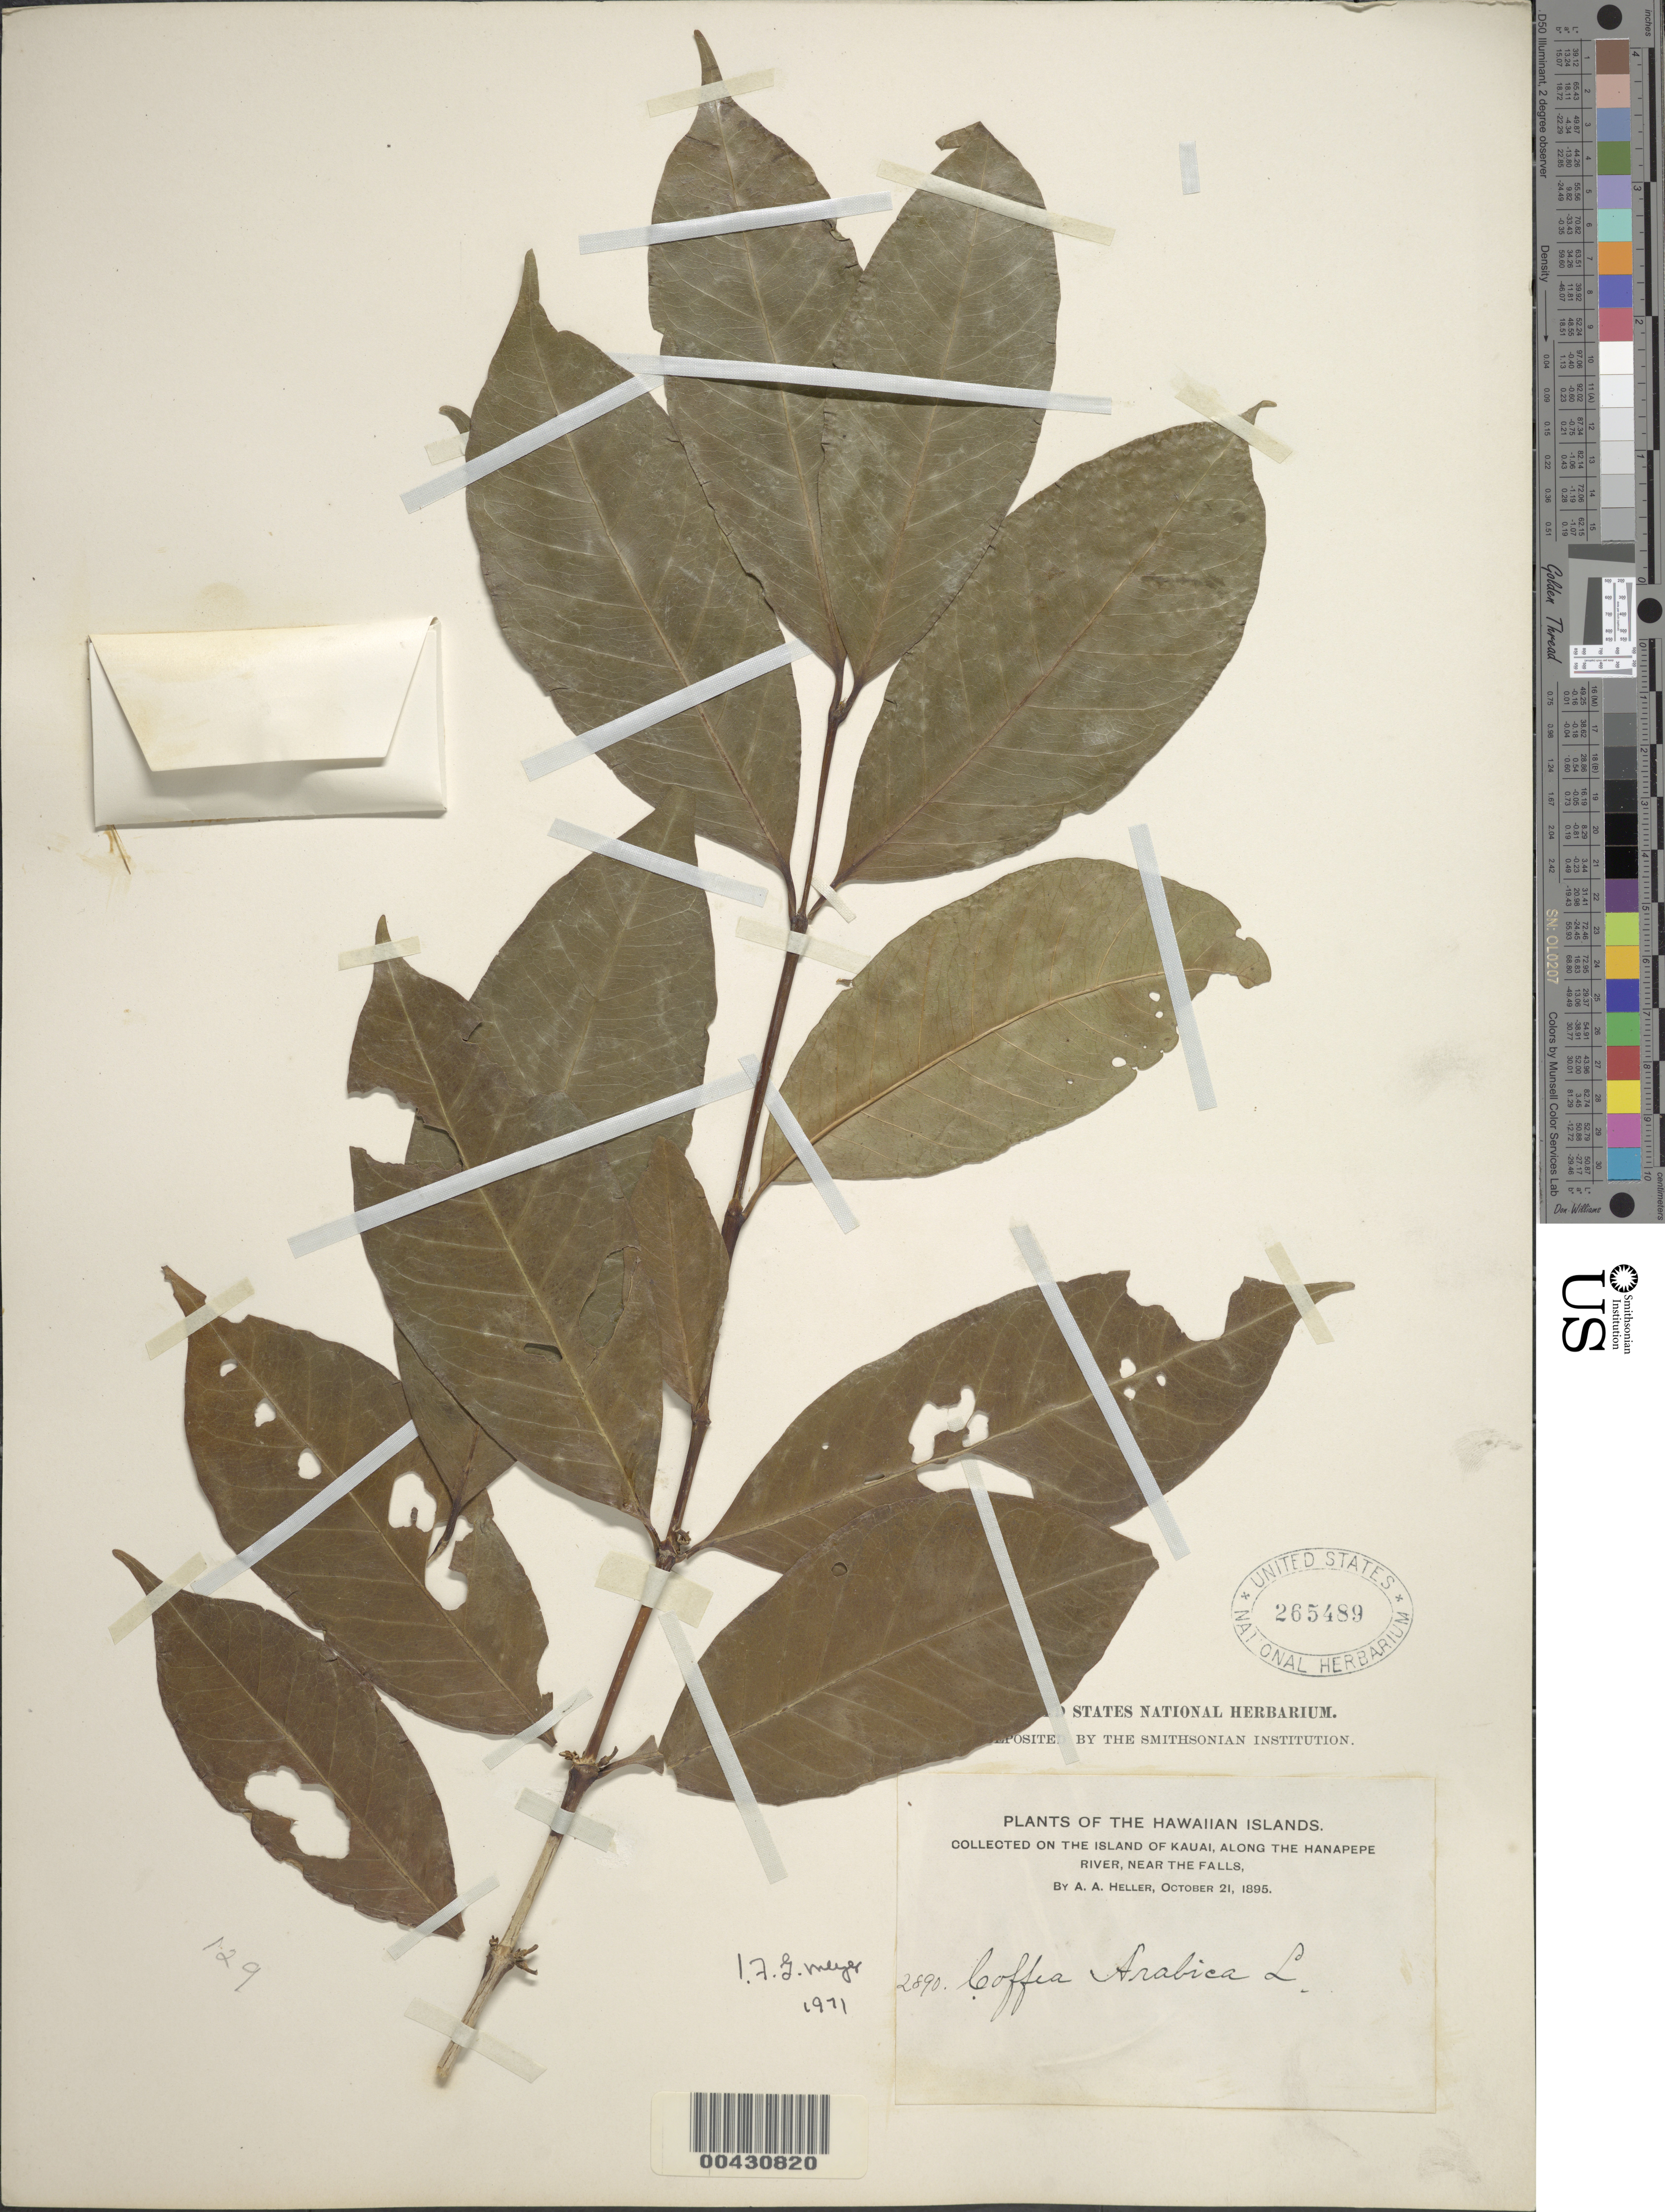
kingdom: Plantae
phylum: Tracheophyta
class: Magnoliopsida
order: Gentianales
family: Rubiaceae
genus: Coffea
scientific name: Coffea arabica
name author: L.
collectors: A. A. Heller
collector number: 2890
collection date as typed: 21 Oct 1895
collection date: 1895-10-21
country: United States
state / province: Hawaii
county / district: Honolulu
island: Oahu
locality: along the Hanapepe River, near the falls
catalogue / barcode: US 265489